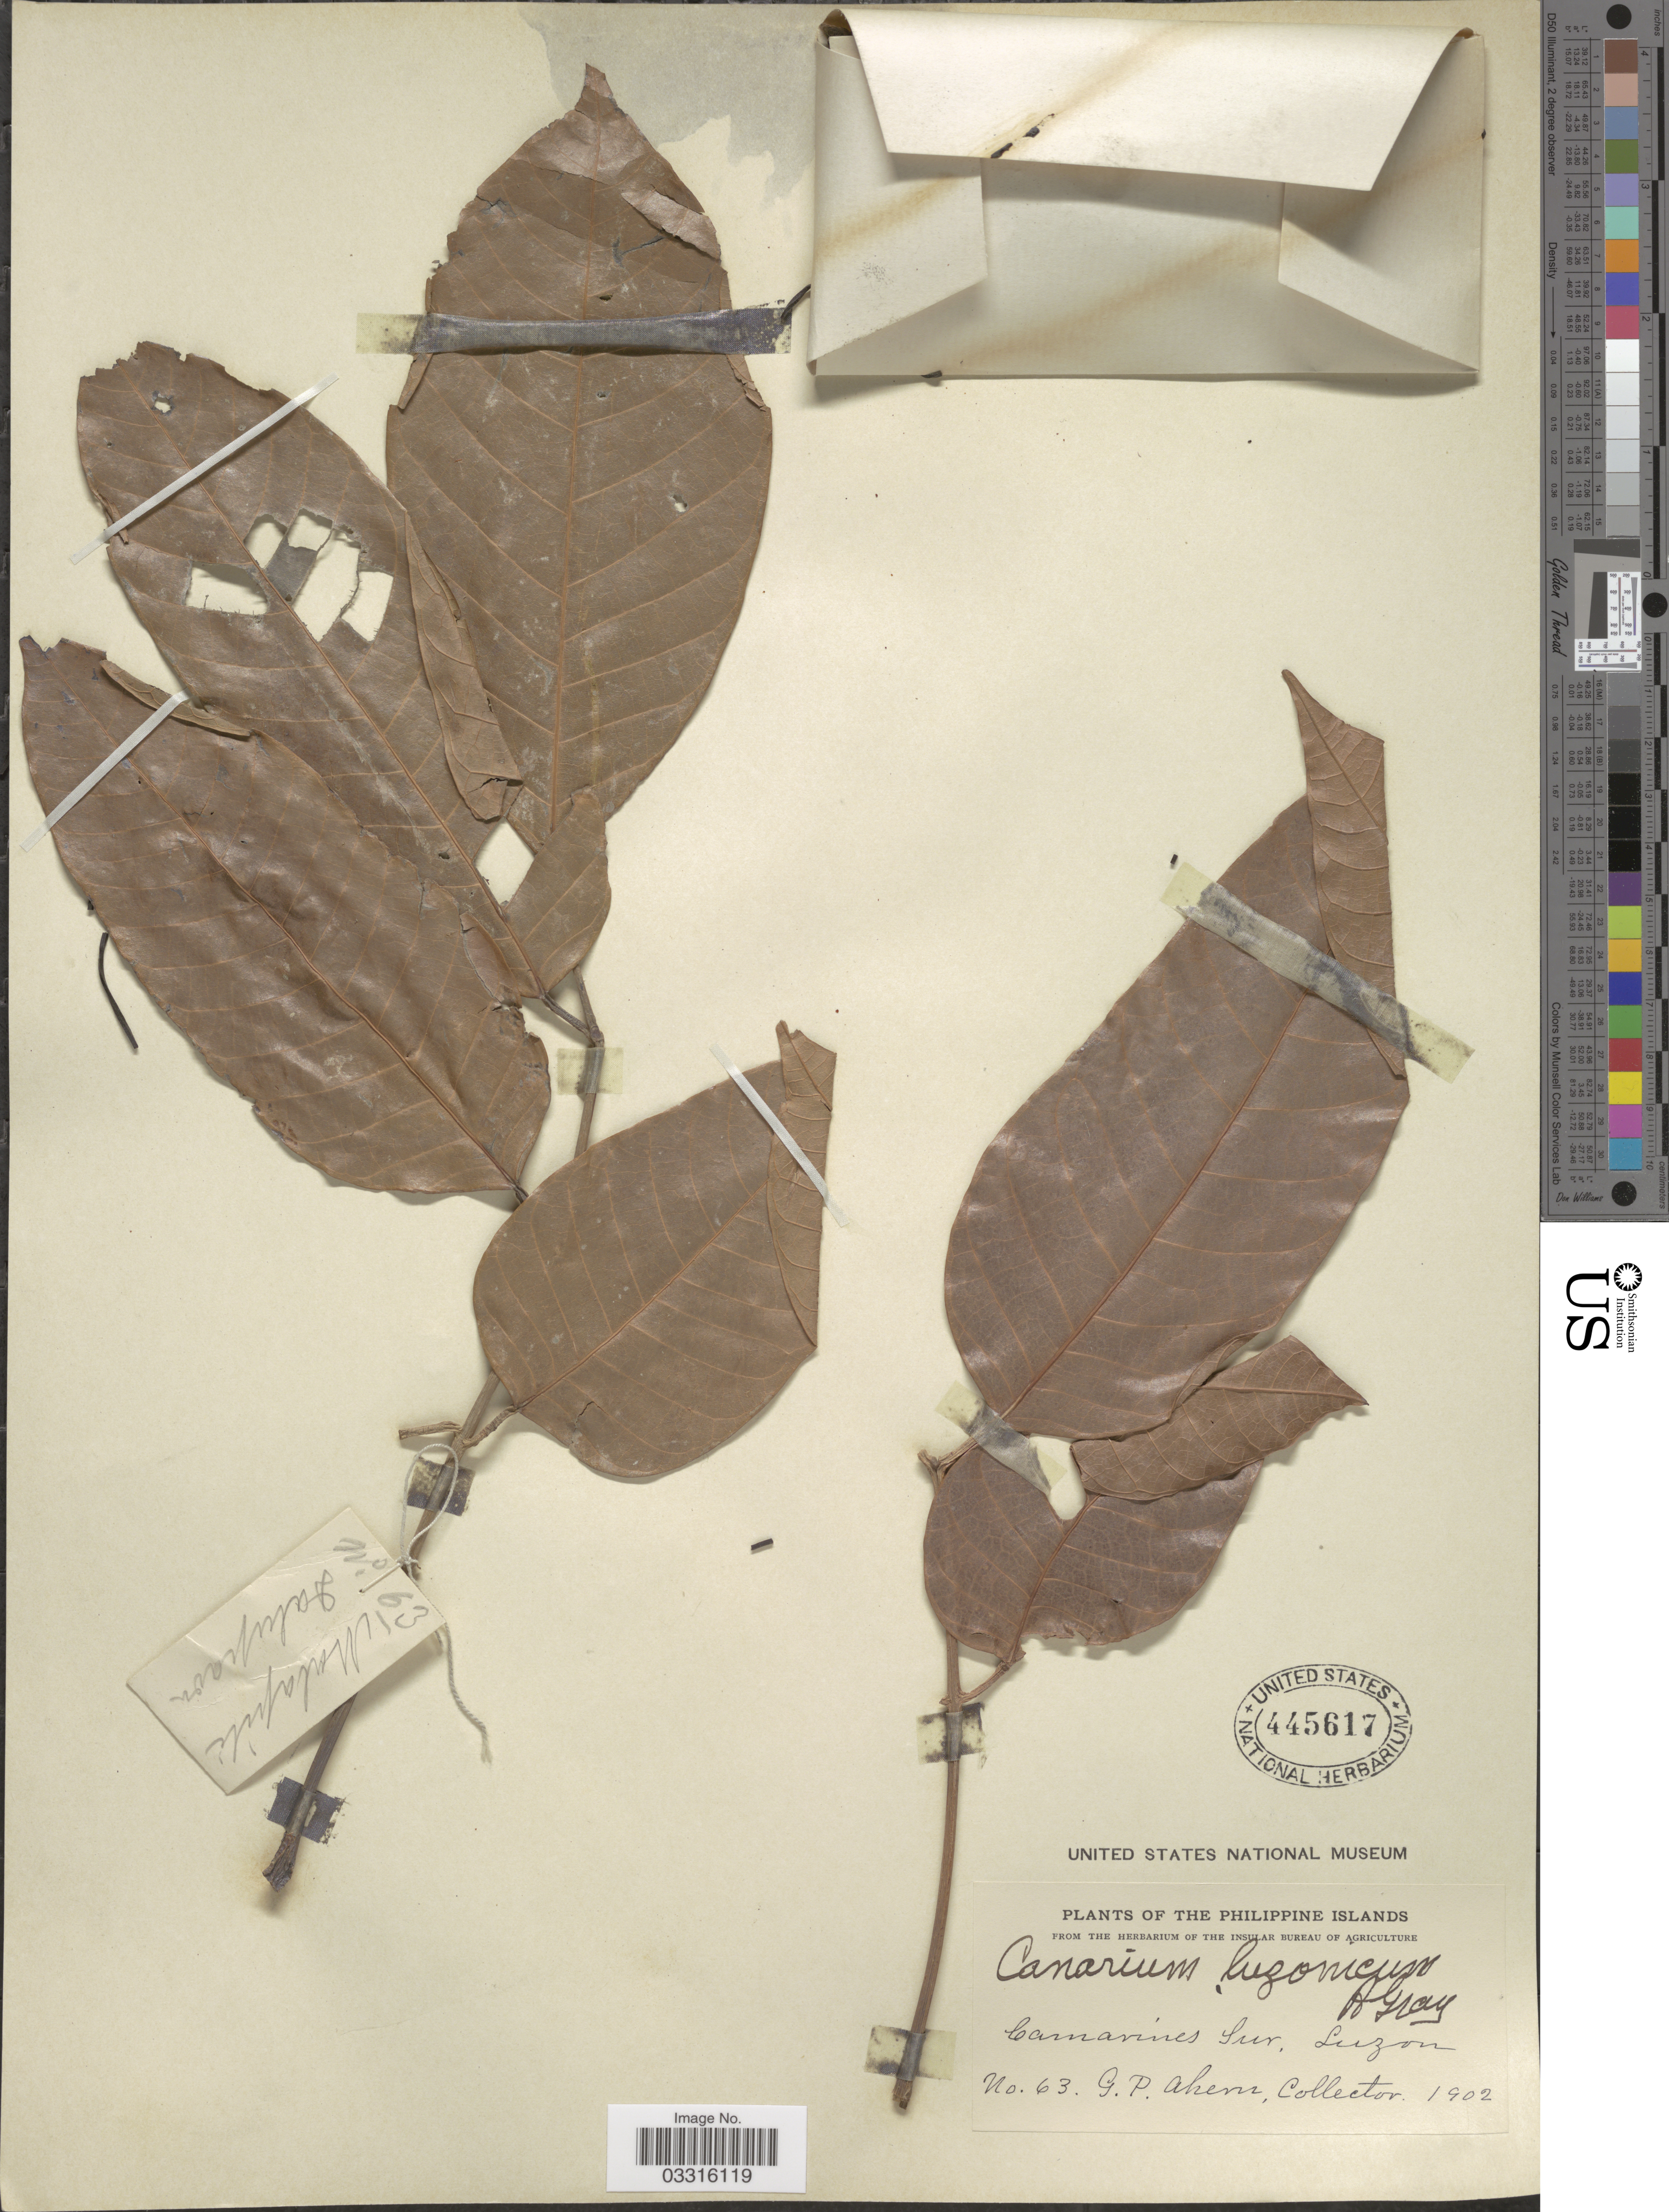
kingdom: Plantae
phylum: Tracheophyta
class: Magnoliopsida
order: Sapindales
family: Burseraceae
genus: Canarium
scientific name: Canarium luzonicum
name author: (Blume) A. Gray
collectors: G. Ahern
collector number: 63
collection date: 1902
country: Philippines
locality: Camarines Sur, Luzon.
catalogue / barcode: US 445617